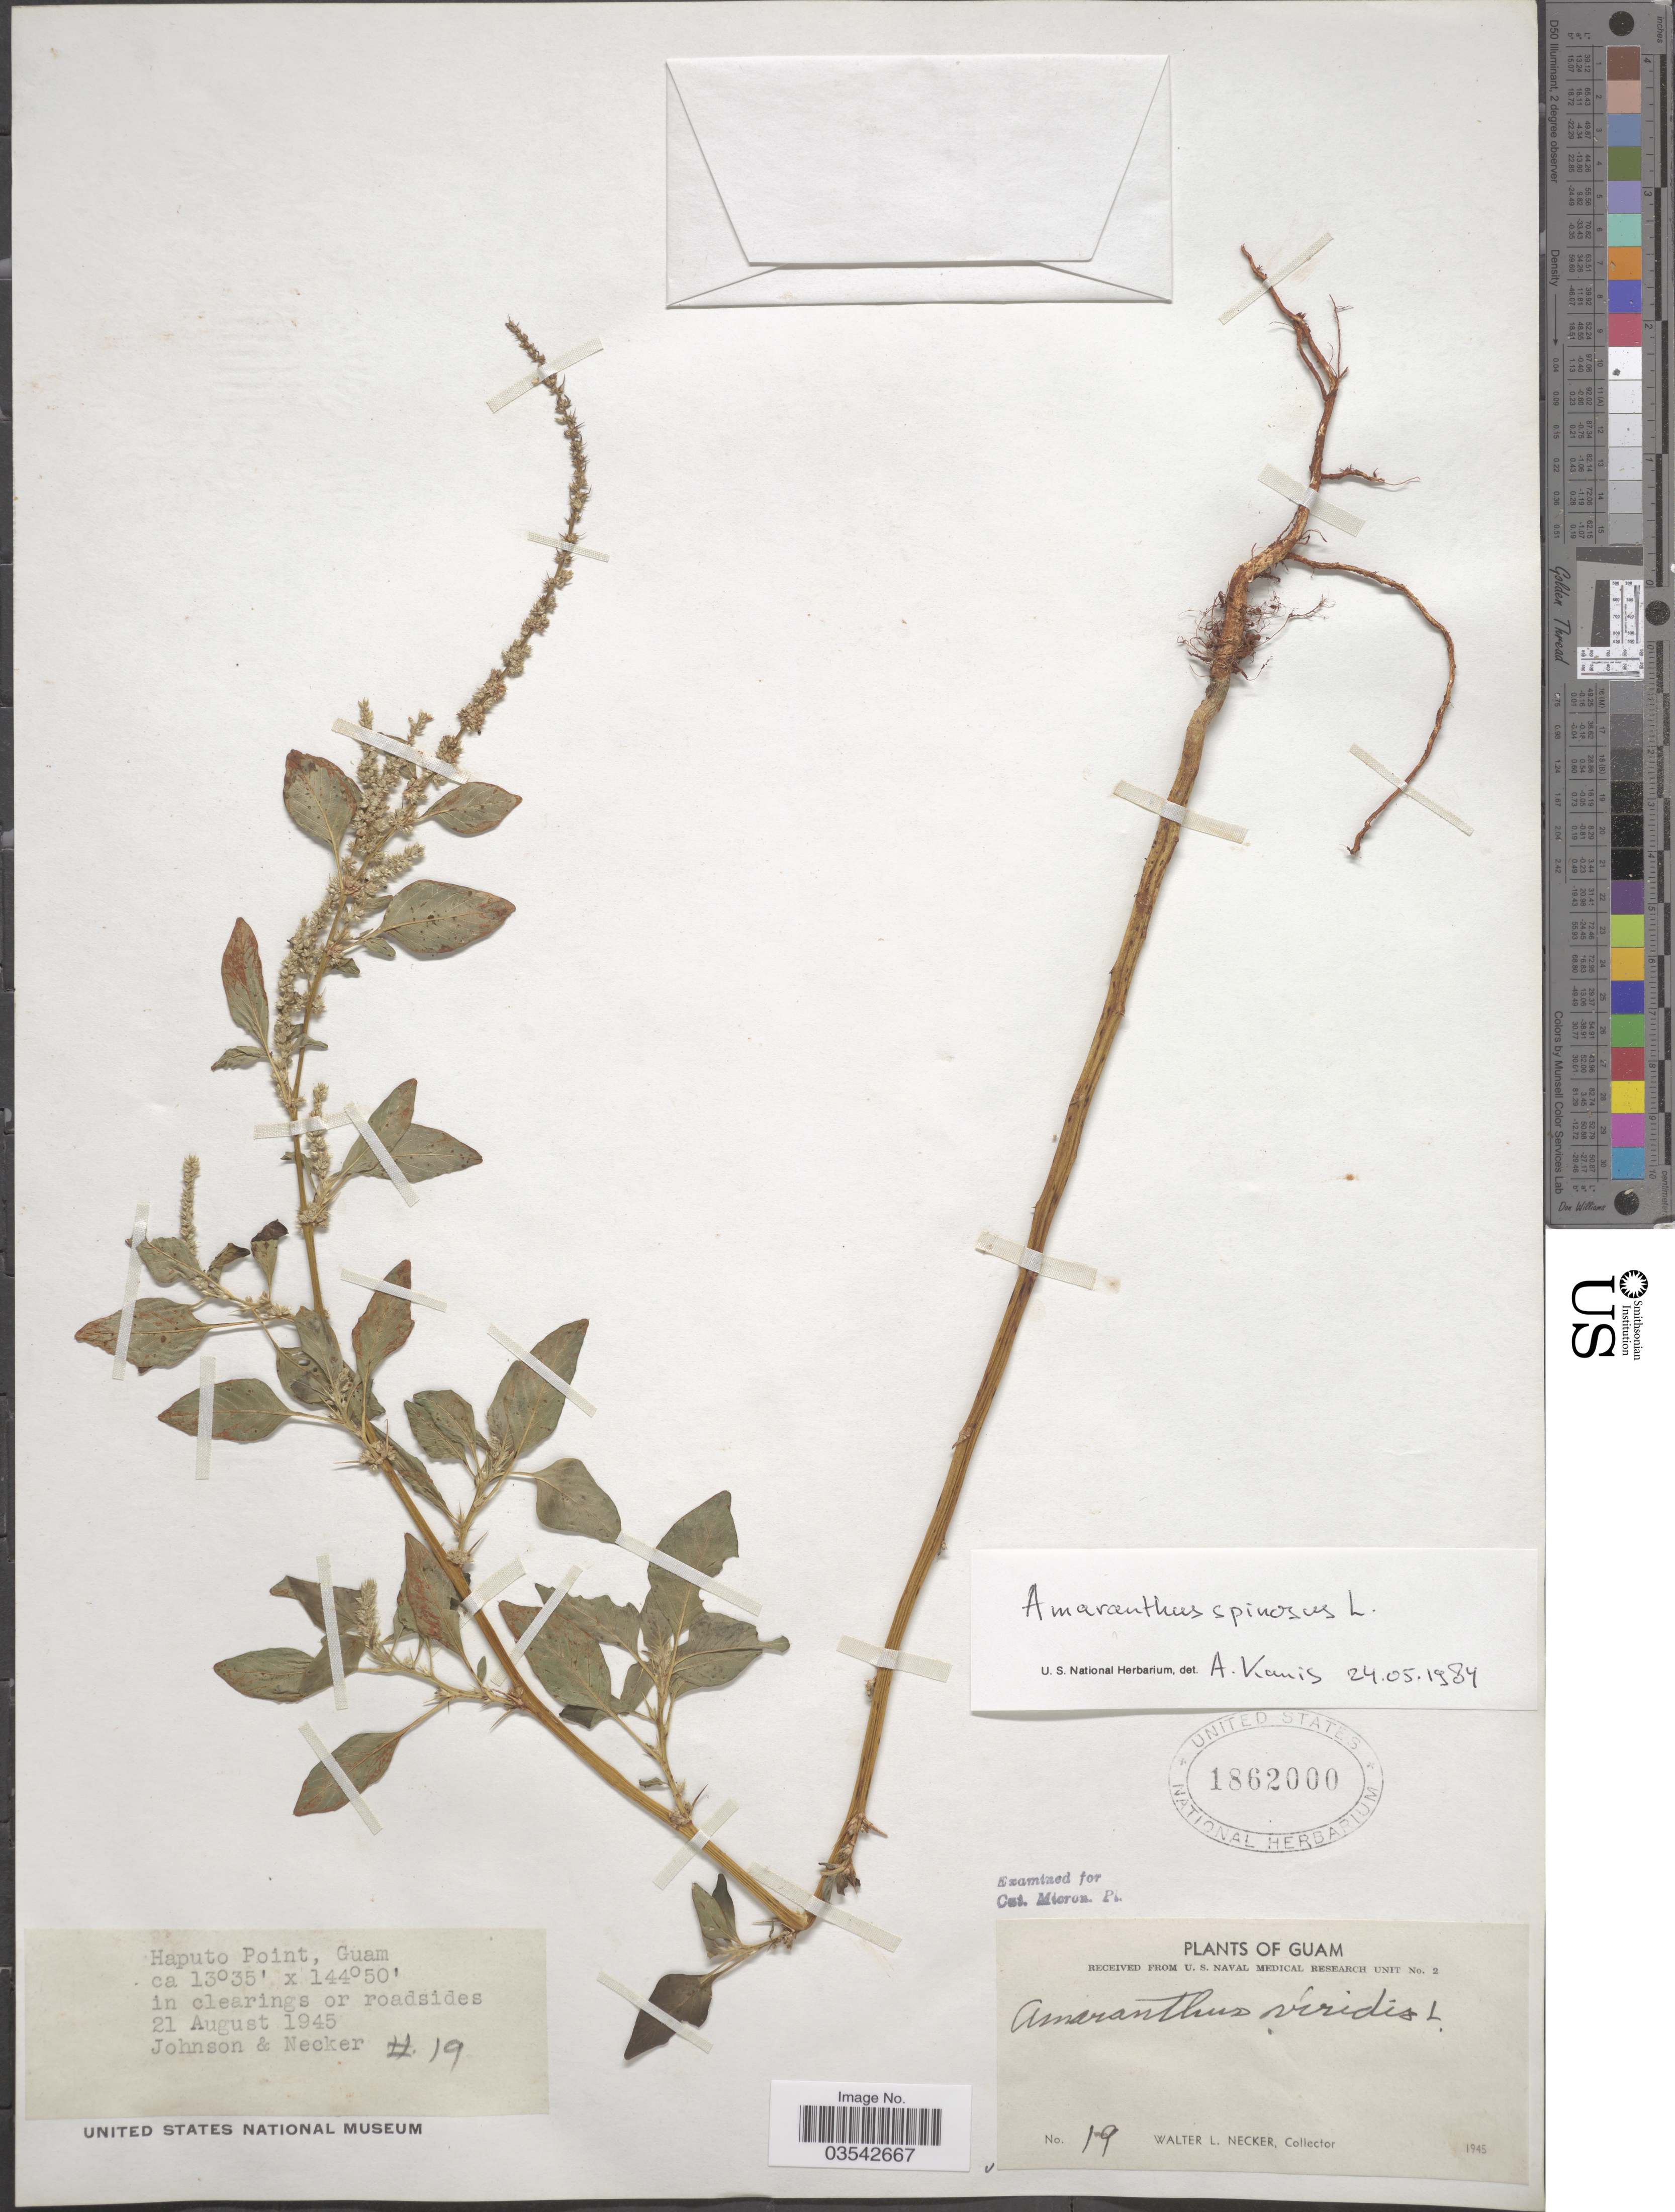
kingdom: Plantae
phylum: Tracheophyta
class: Magnoliopsida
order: Caryophyllales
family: Amaranthaceae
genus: Amaranthus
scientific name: Amaranthus spinosus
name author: L.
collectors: W. L. Necker & -- Johnson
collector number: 19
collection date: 1945-08-21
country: Guam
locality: Haputo Point.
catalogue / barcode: US 1862000